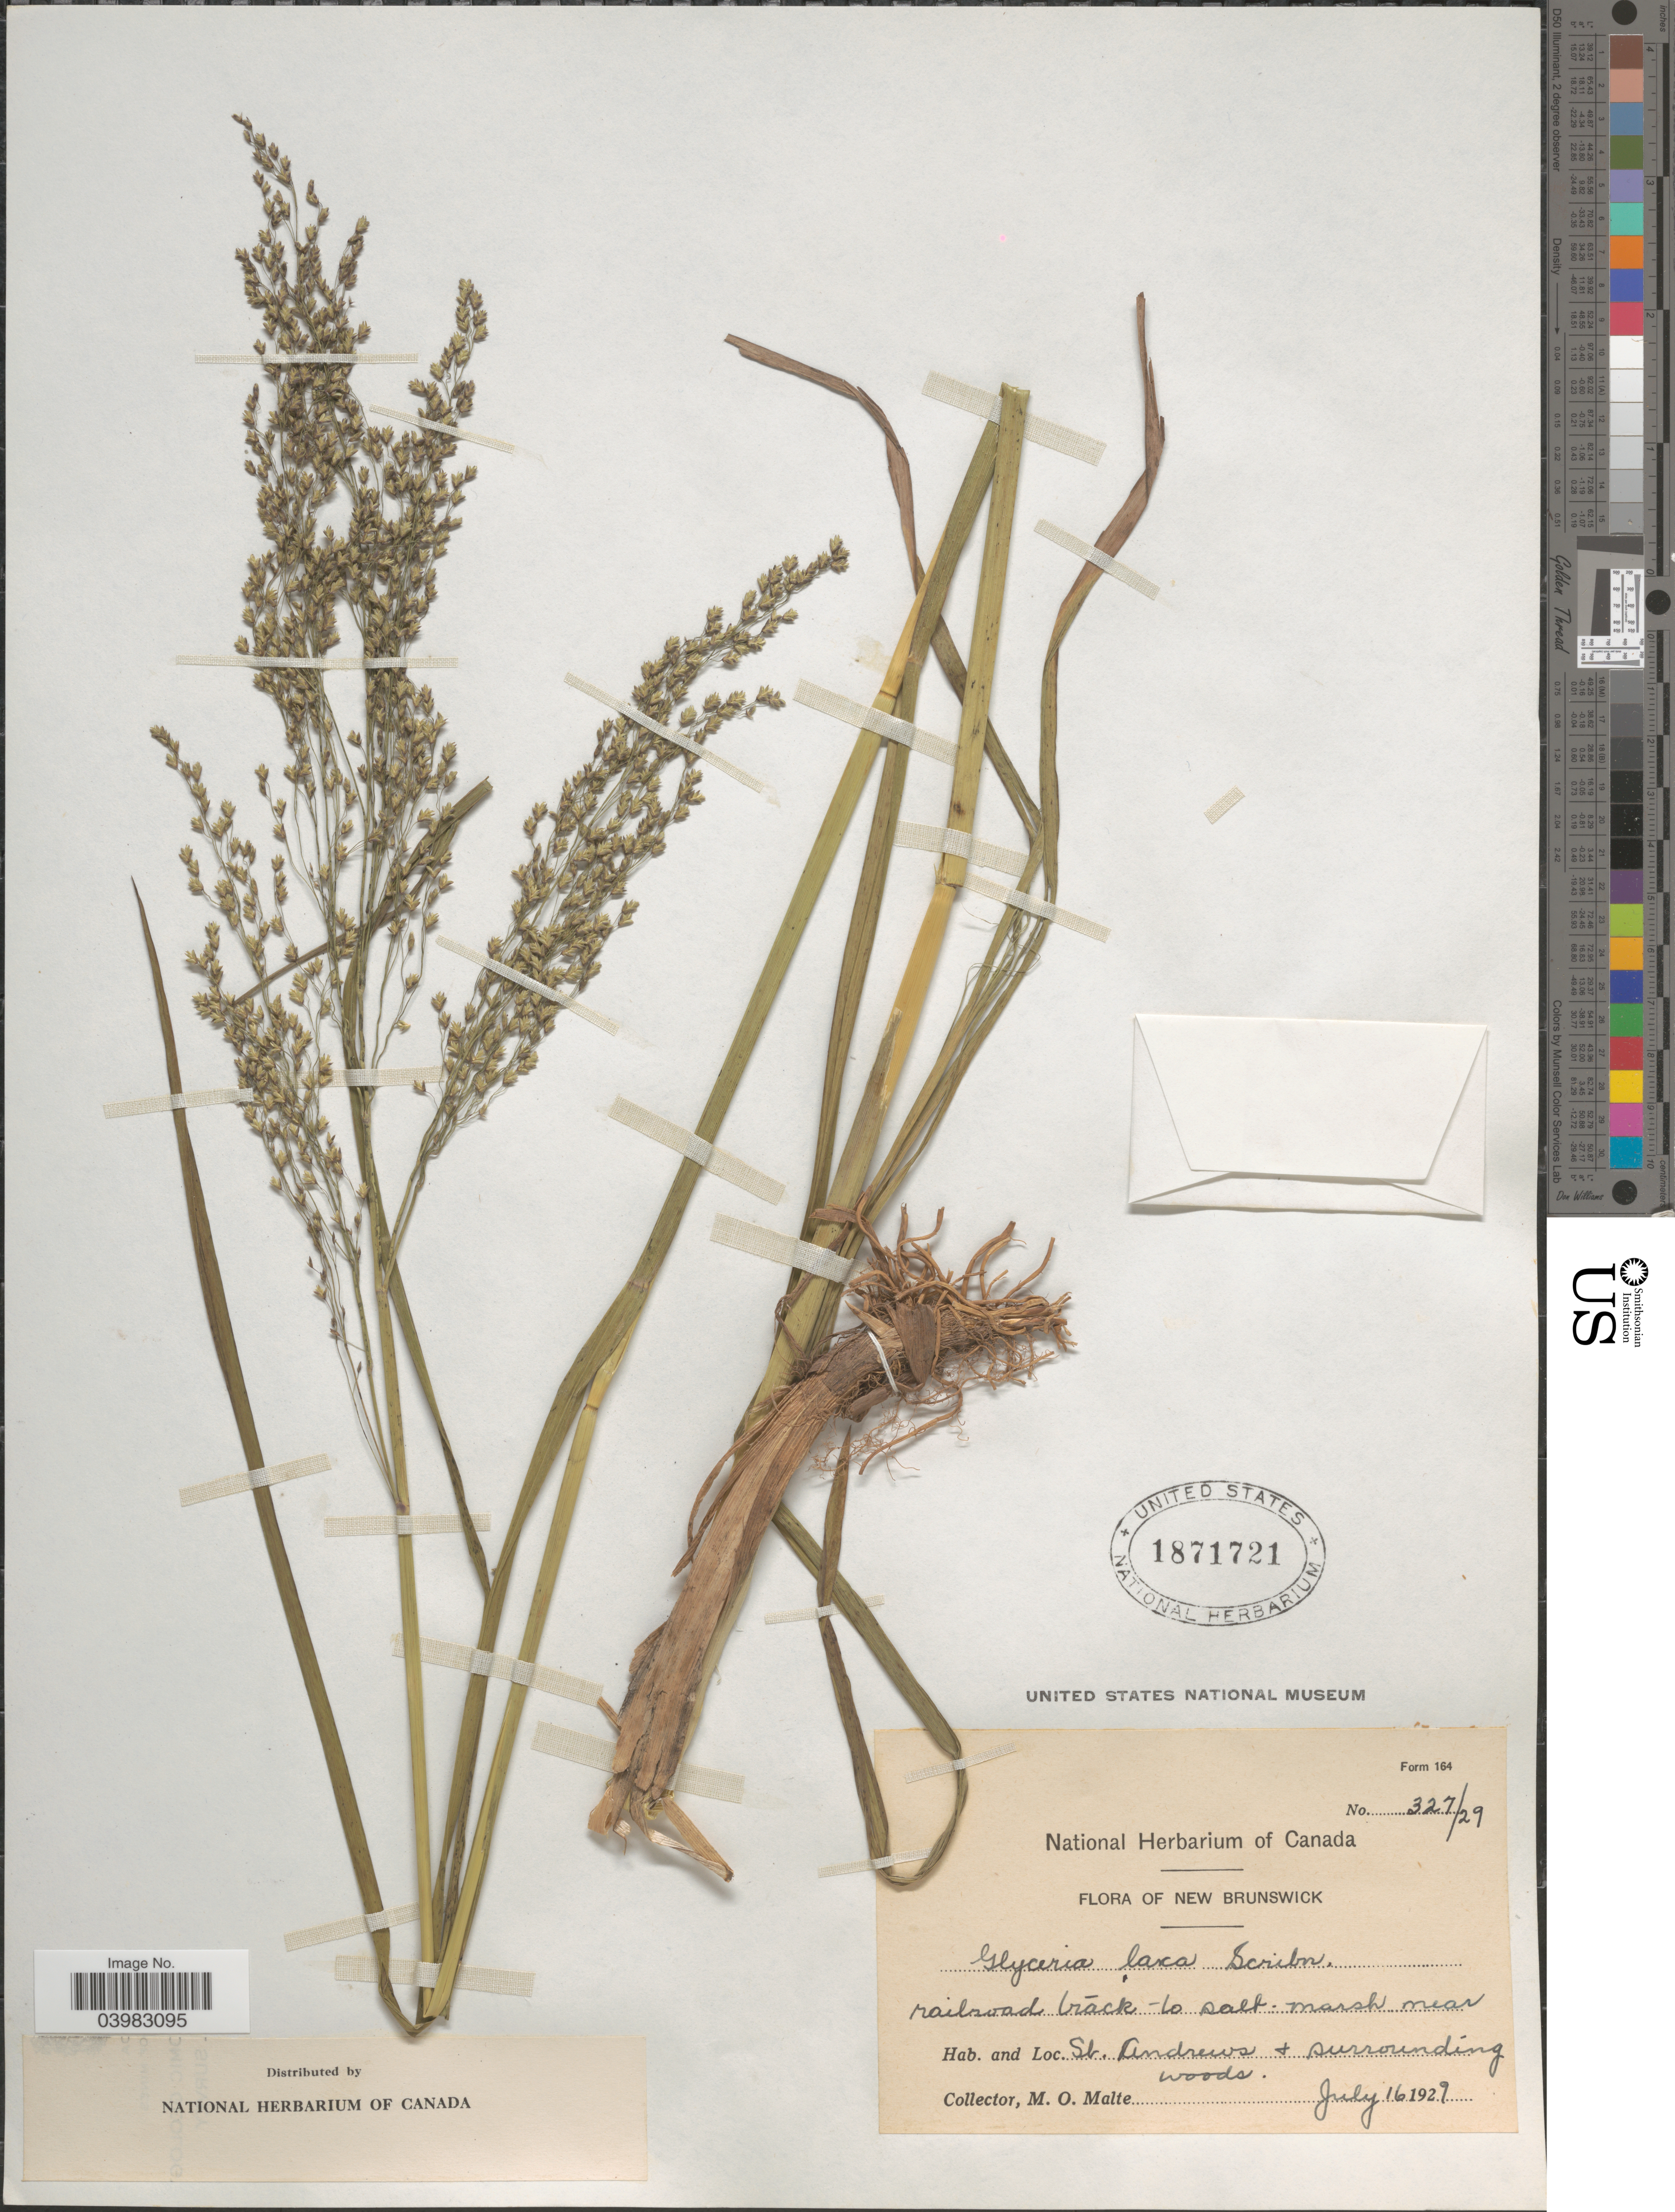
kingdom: Plantae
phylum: Tracheophyta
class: Liliopsida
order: Poales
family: Poaceae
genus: Glyceria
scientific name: Glyceria canadensis var. laxa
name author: (Scribn.) Hitchc.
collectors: M. O. Malte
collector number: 327/29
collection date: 1929-07-16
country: Canada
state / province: New Brunswick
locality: Railroad track to salt marsh near St. Andrews + surrounding woods.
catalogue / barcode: US 1871721